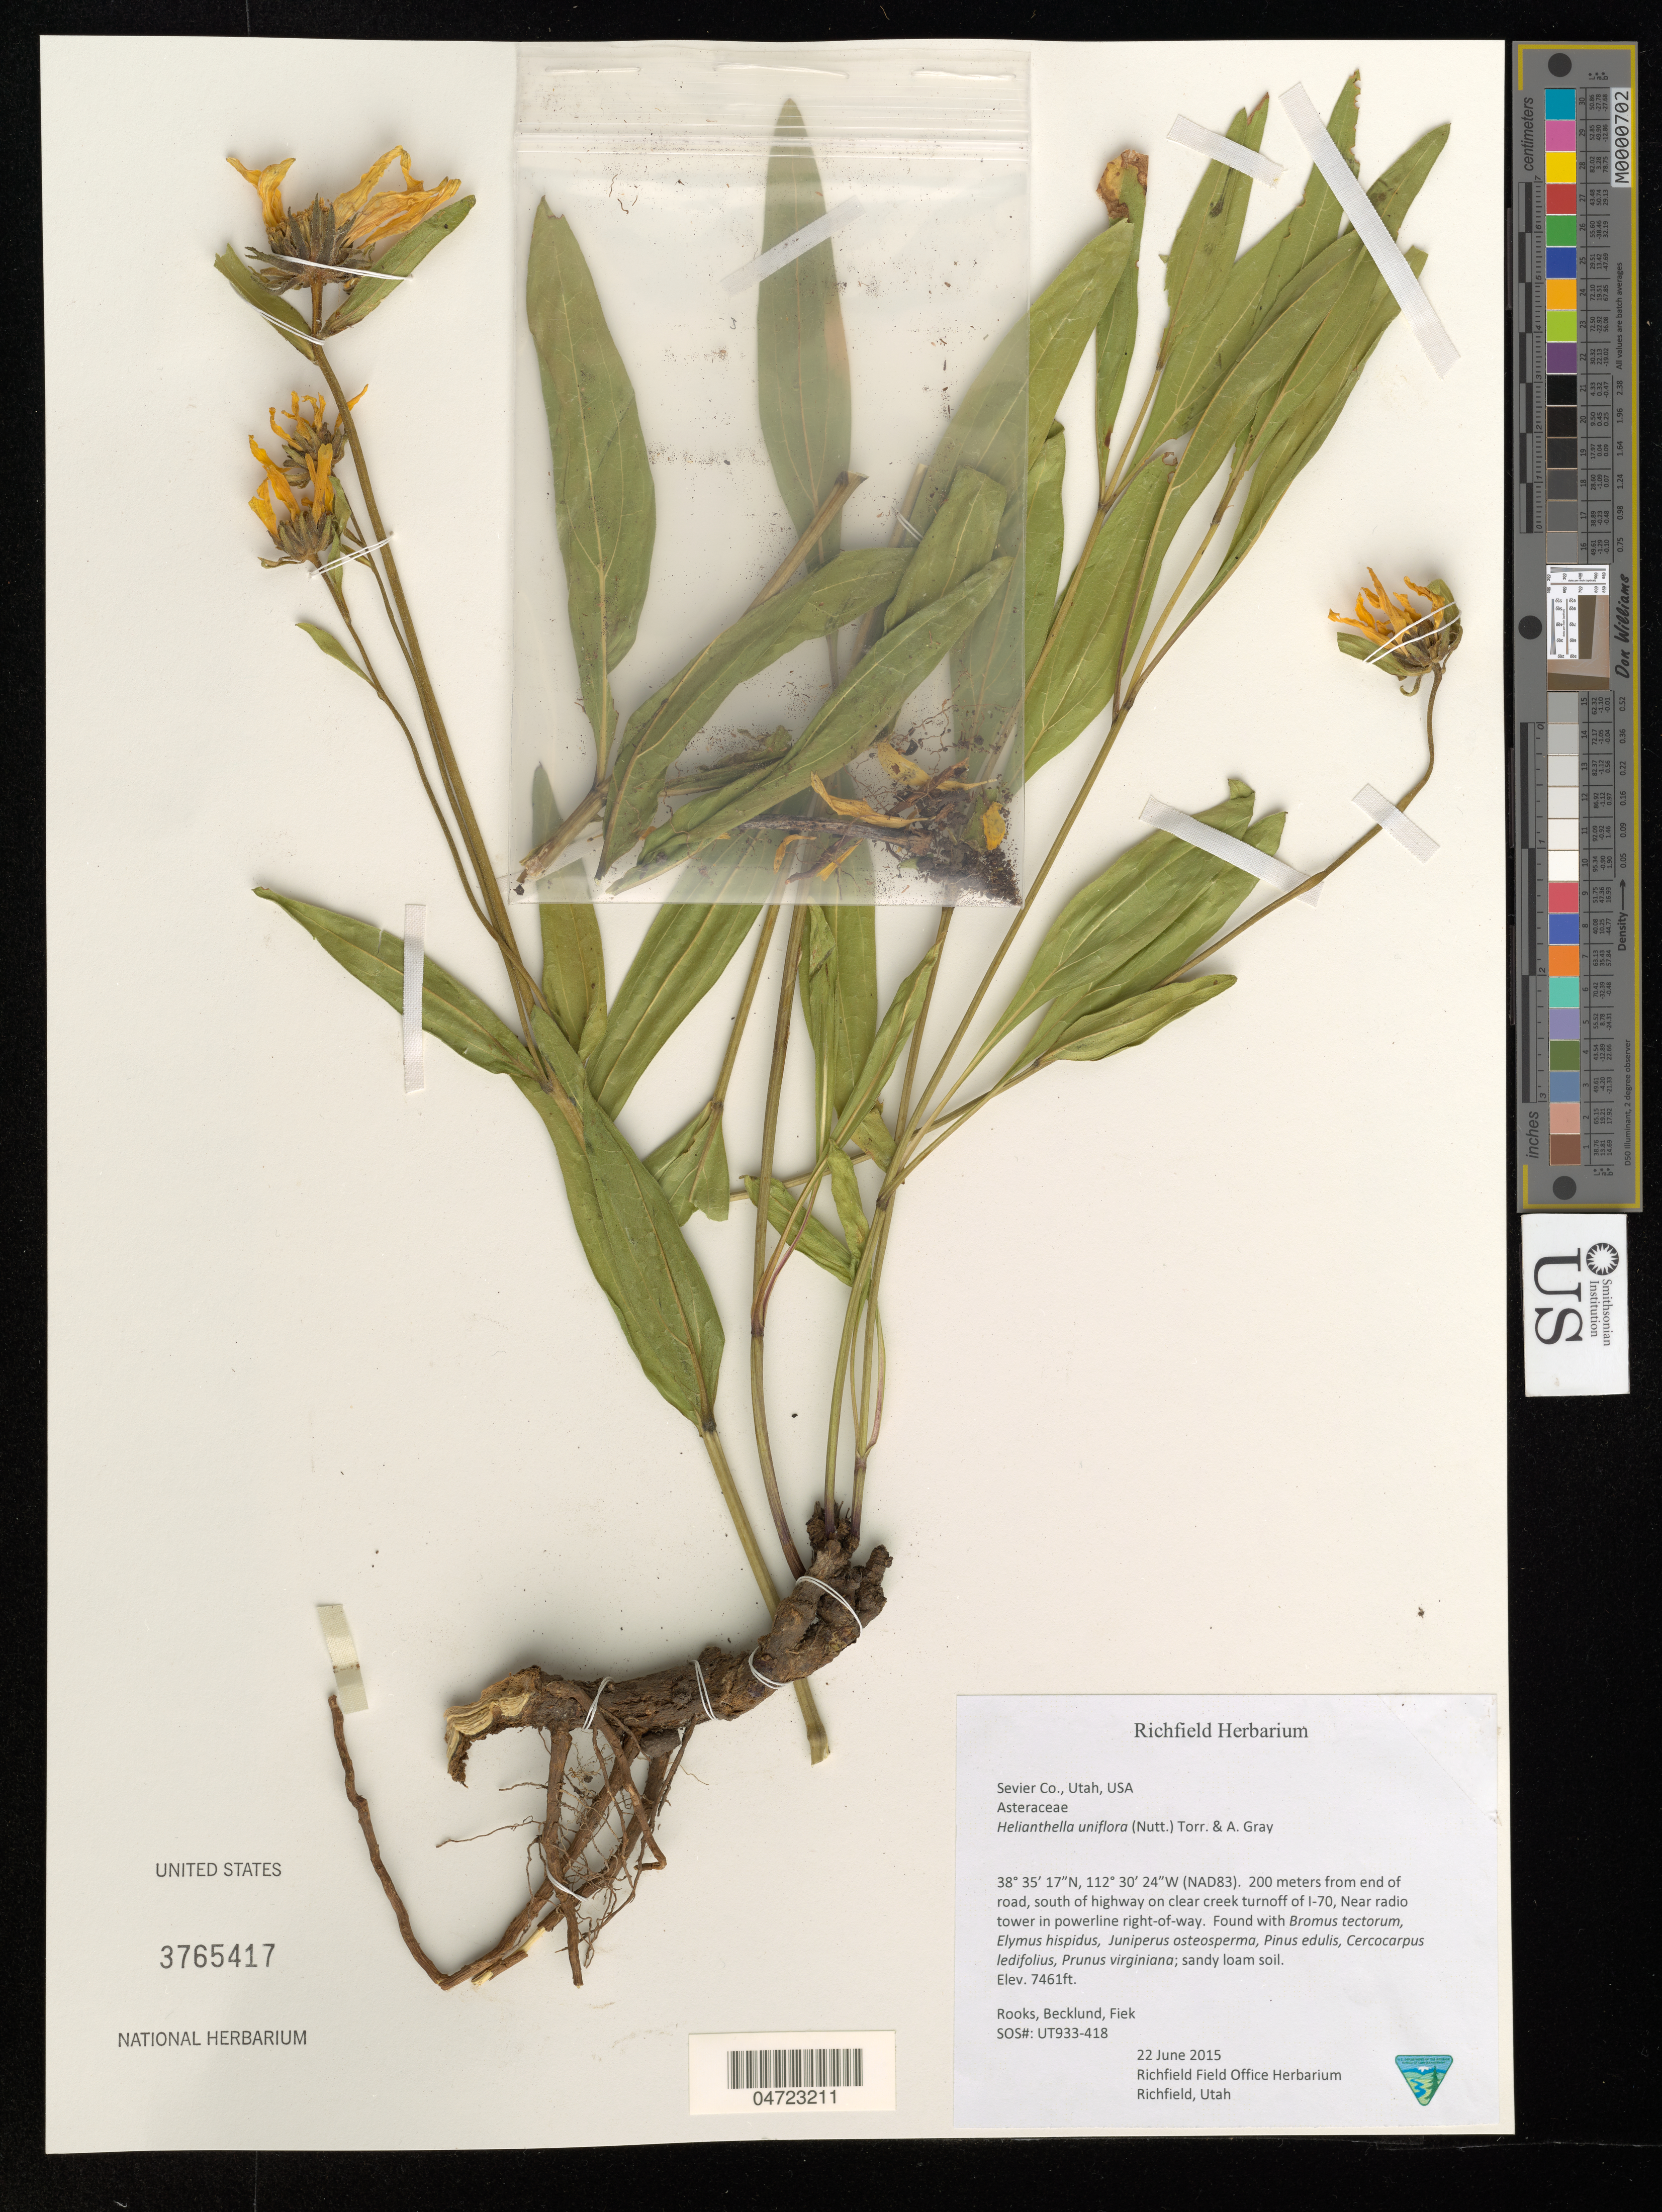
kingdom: Plantae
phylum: Tracheophyta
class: Magnoliopsida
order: Asterales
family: Asteraceae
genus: Helianthella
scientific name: Helianthella uniflora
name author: Torr. & A. Gray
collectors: -. Rooks, -. Becklund & Fiek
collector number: UT993-418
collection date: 2015-06-22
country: United States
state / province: Utah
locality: Sevier Co. (NAD83). 200 meters from end of road, south of highway on clear creek turnoff of I-70, Near radio tower in powerline right-of-way.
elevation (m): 2274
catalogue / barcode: US 3765417